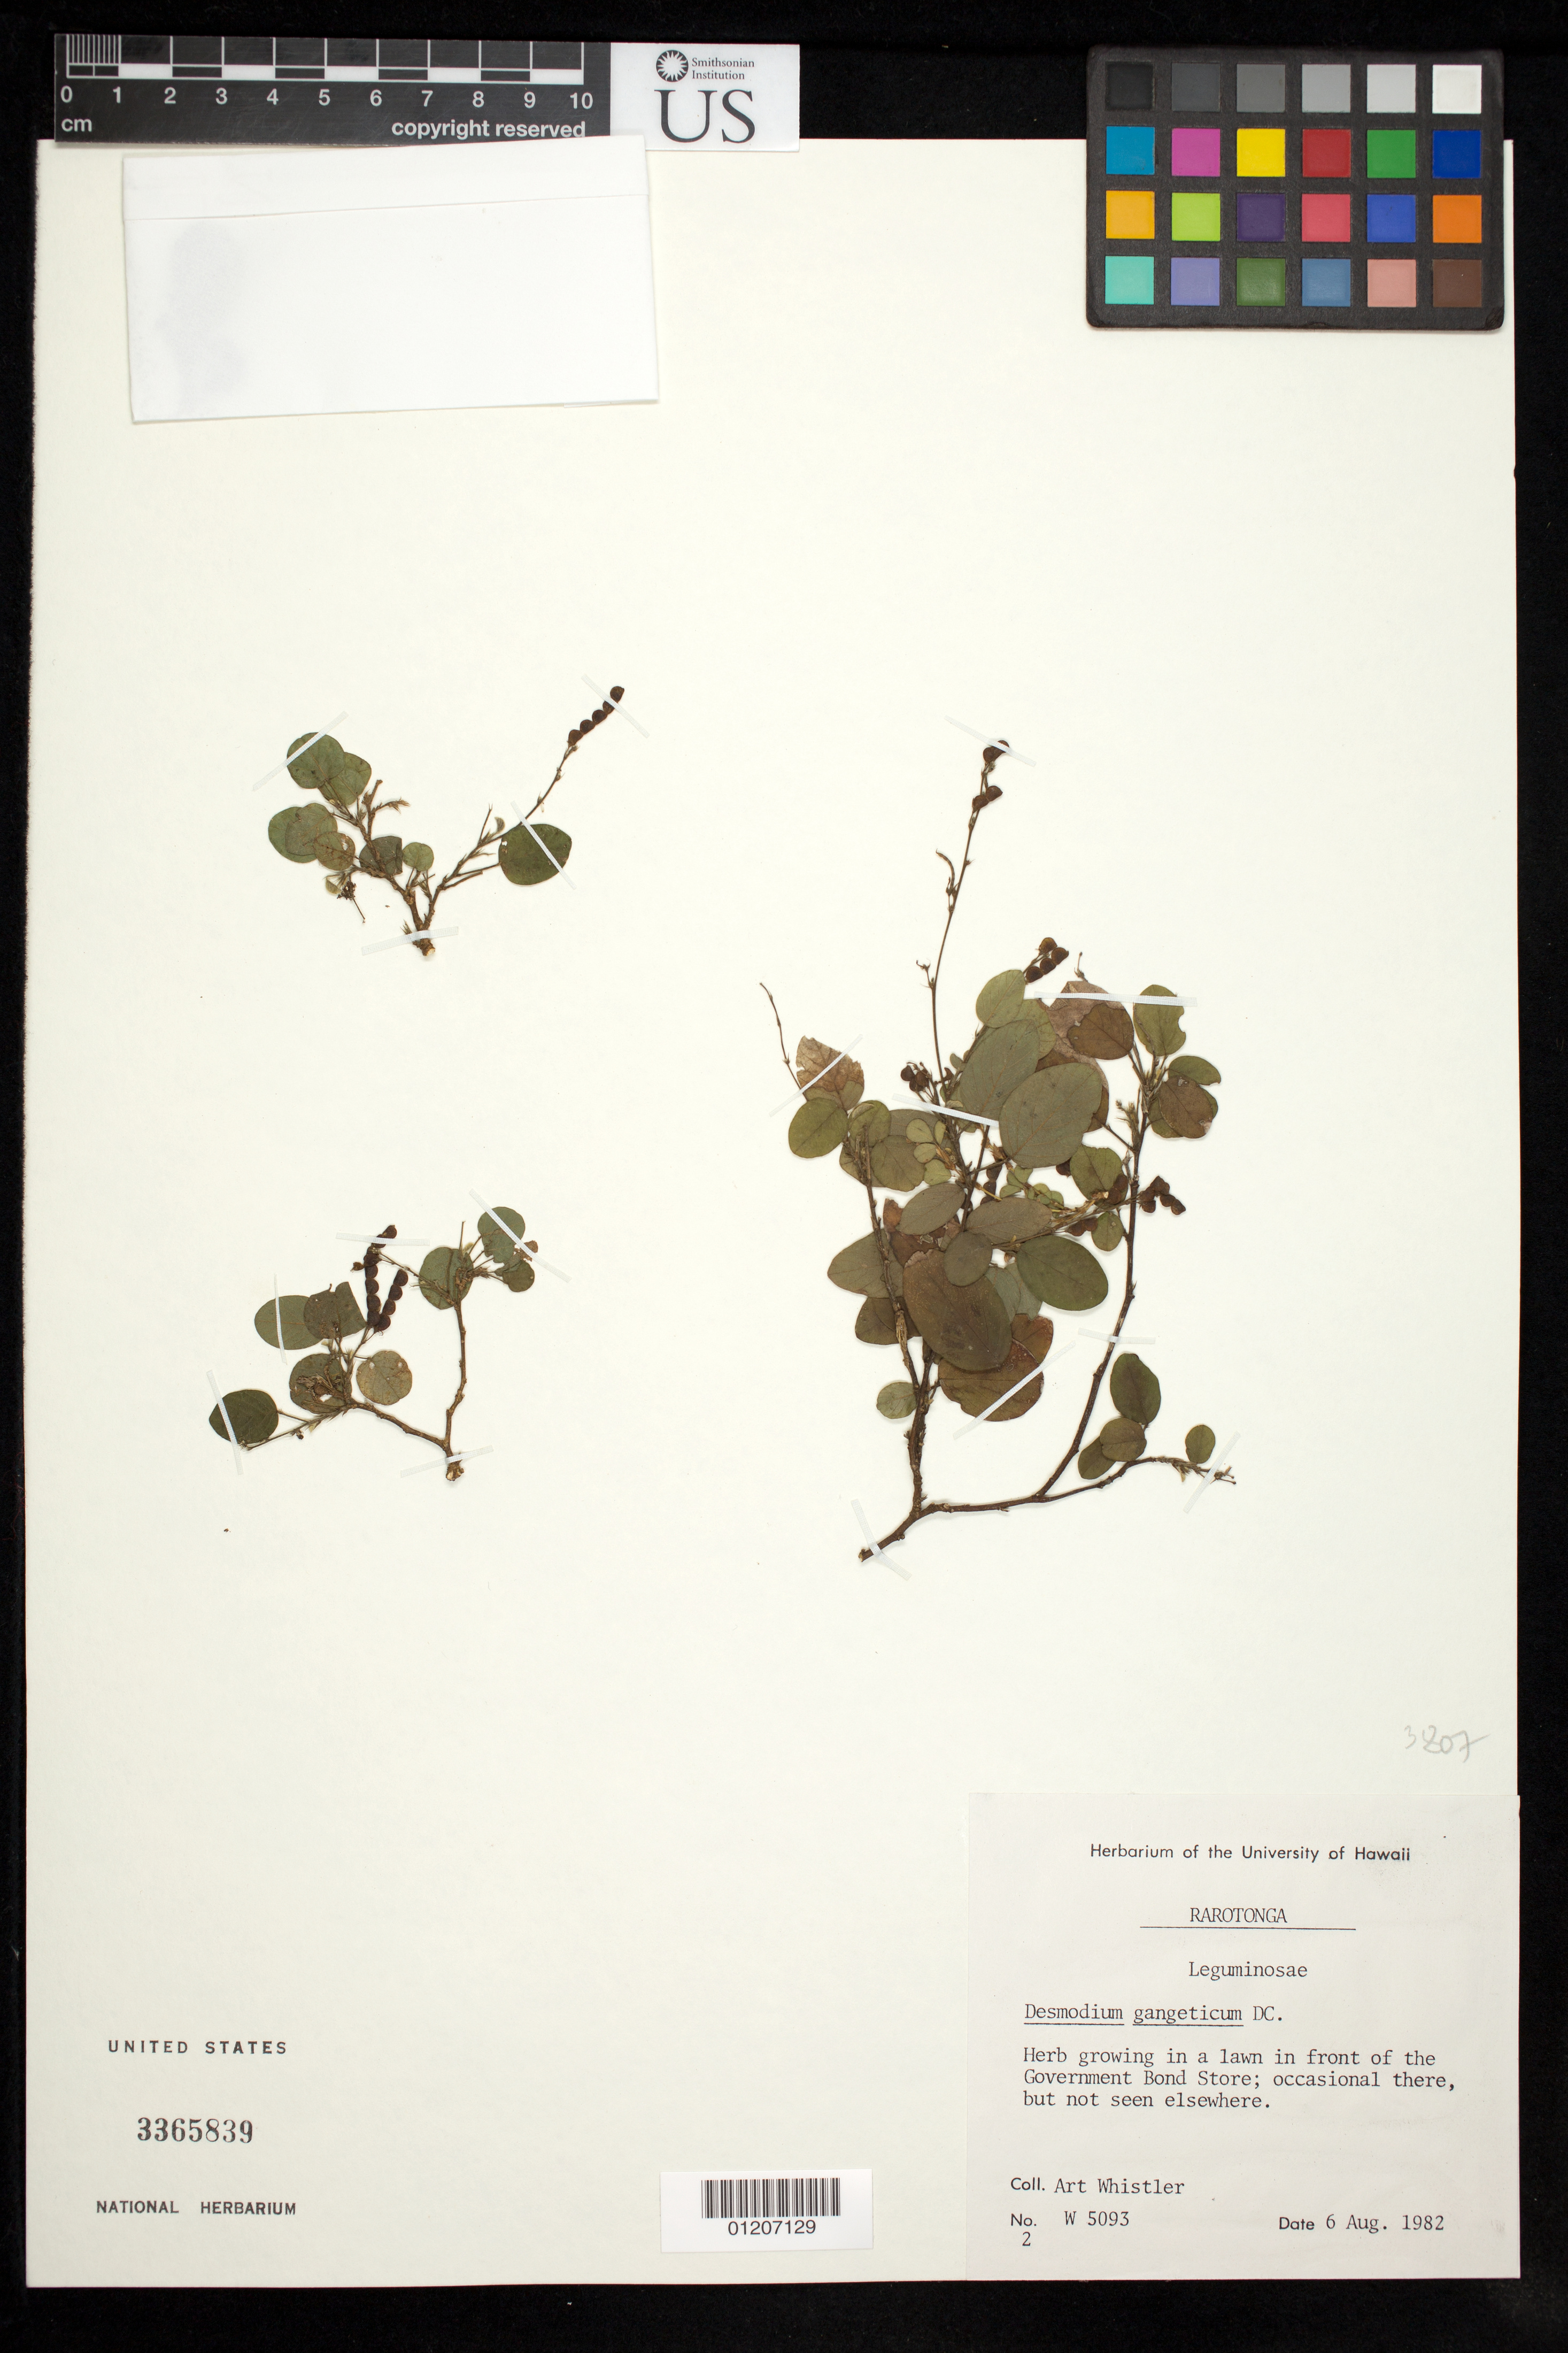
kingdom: Plantae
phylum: Tracheophyta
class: Magnoliopsida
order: Fabales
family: Fabaceae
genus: Pleurolobus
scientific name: Pleurolobus gangeticus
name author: (L.) J. St.-Hil. ex H. Ohashi & K. Ohashi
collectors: A. Whistler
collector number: W 5093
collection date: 1982-08-06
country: Cook Islands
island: Rarotonga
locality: In front of the government bond store.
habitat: Lawn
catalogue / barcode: US 3365839